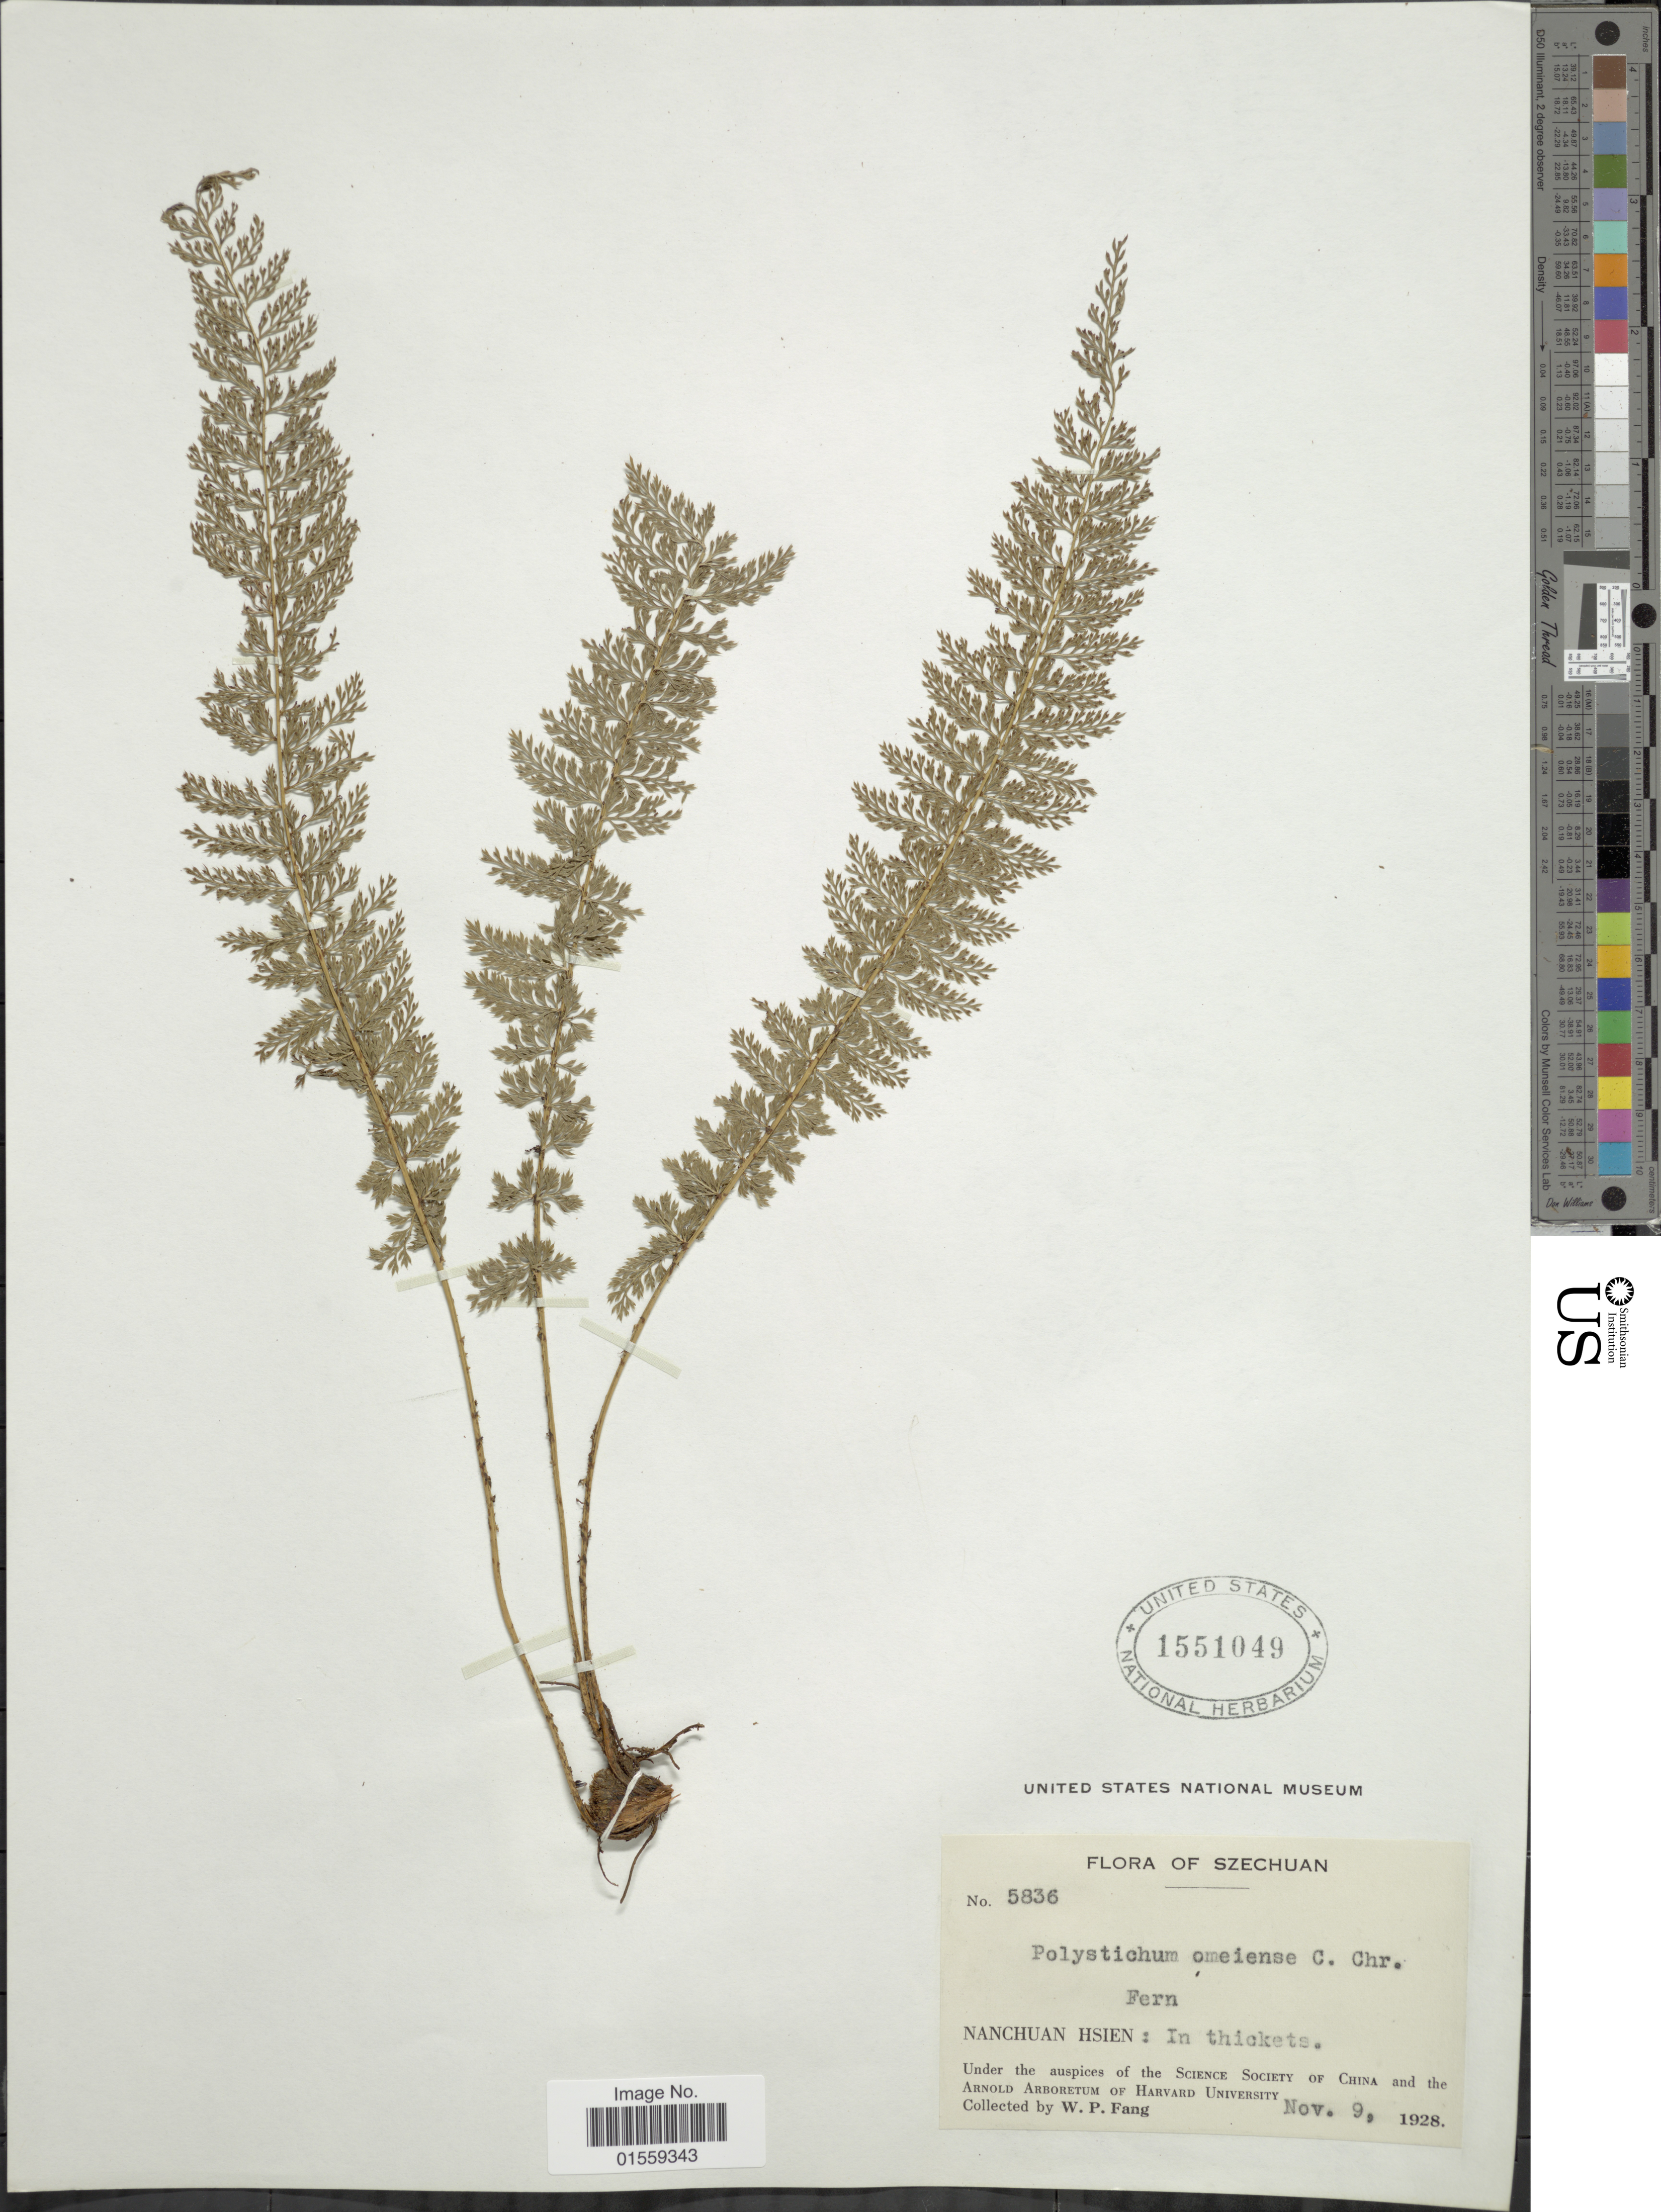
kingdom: Plantae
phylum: Tracheophyta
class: Polypodiopsida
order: Polypodiales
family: Dryopteridaceae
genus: Polystichum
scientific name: Polystichum omeiense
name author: C. Chr.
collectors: W. P. Fang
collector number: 5836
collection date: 1928-11-09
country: China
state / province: Sichuan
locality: Szechuan, Nanchuan Hsien: In thickets.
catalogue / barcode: US 1551049